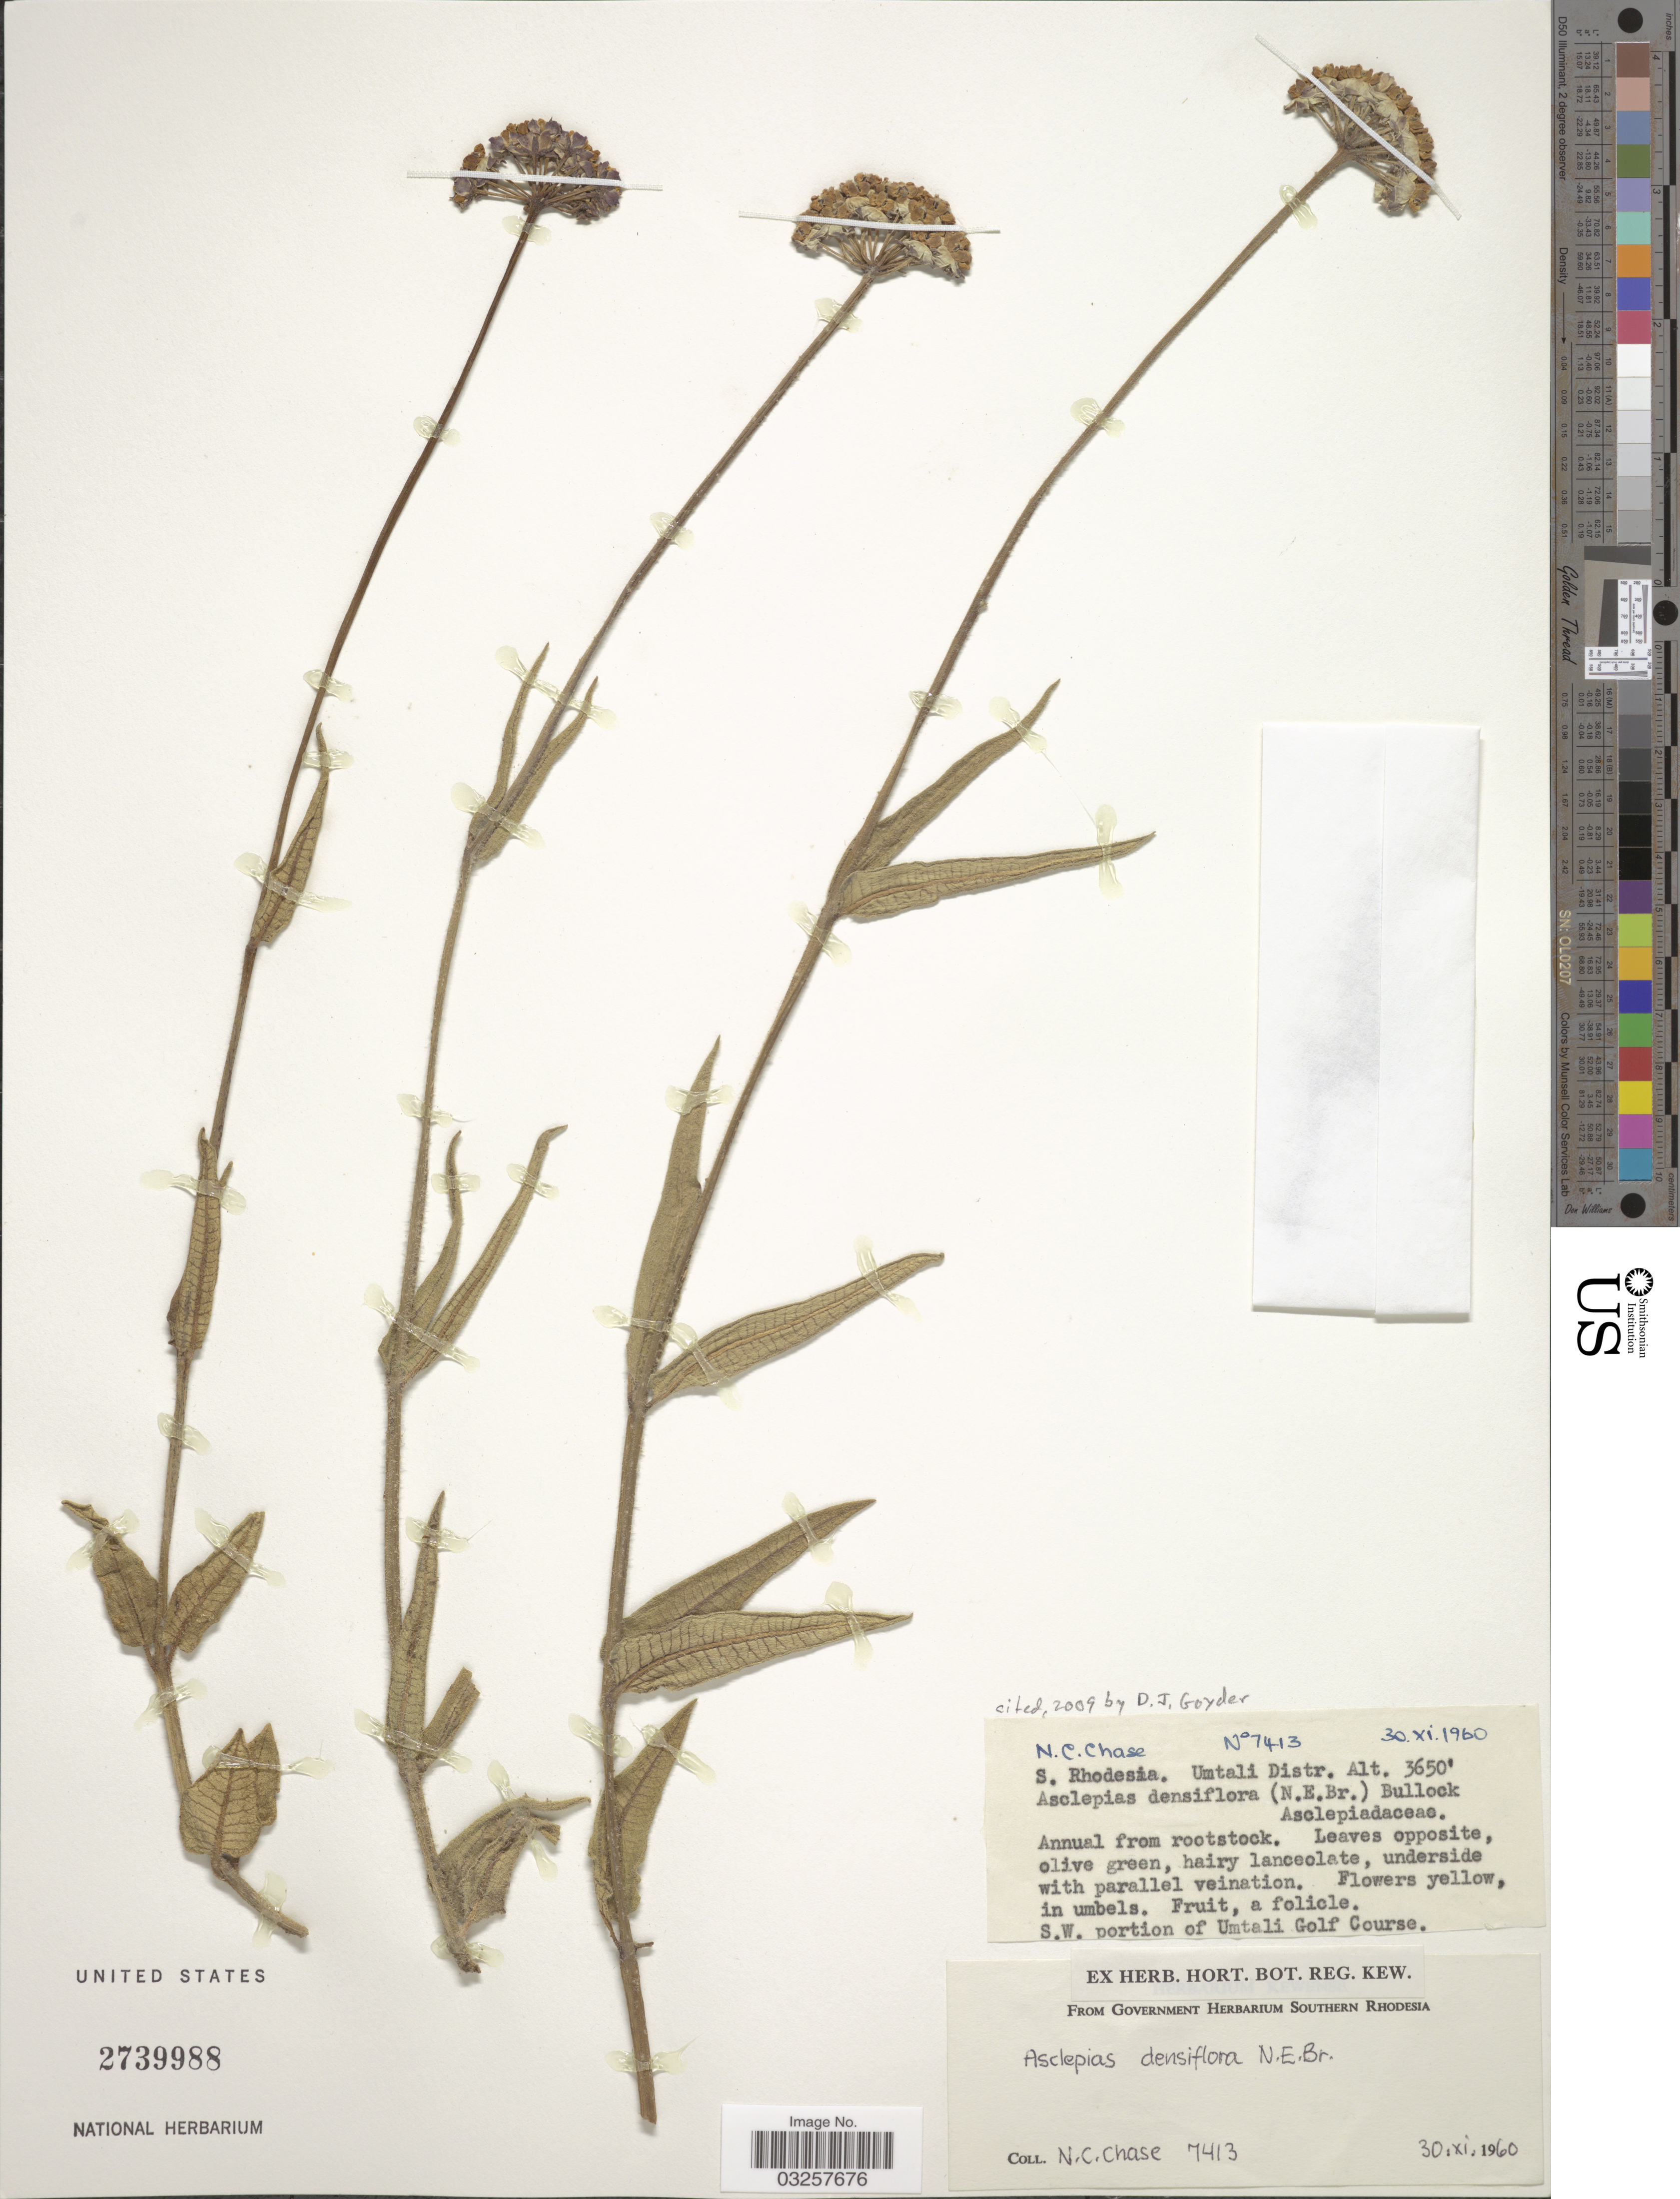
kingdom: Plantae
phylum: Tracheophyta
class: Magnoliopsida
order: Gentianales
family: Apocynaceae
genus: Asclepias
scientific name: Asclepias densiflora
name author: N.E. Br.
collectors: N. C. Chase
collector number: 7413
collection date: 1960-11-30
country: Zimbabwe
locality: S. Rhodesia. Umtali Distr. S.W. portion of Umtali Golf Course.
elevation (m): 1113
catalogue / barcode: US 2739988